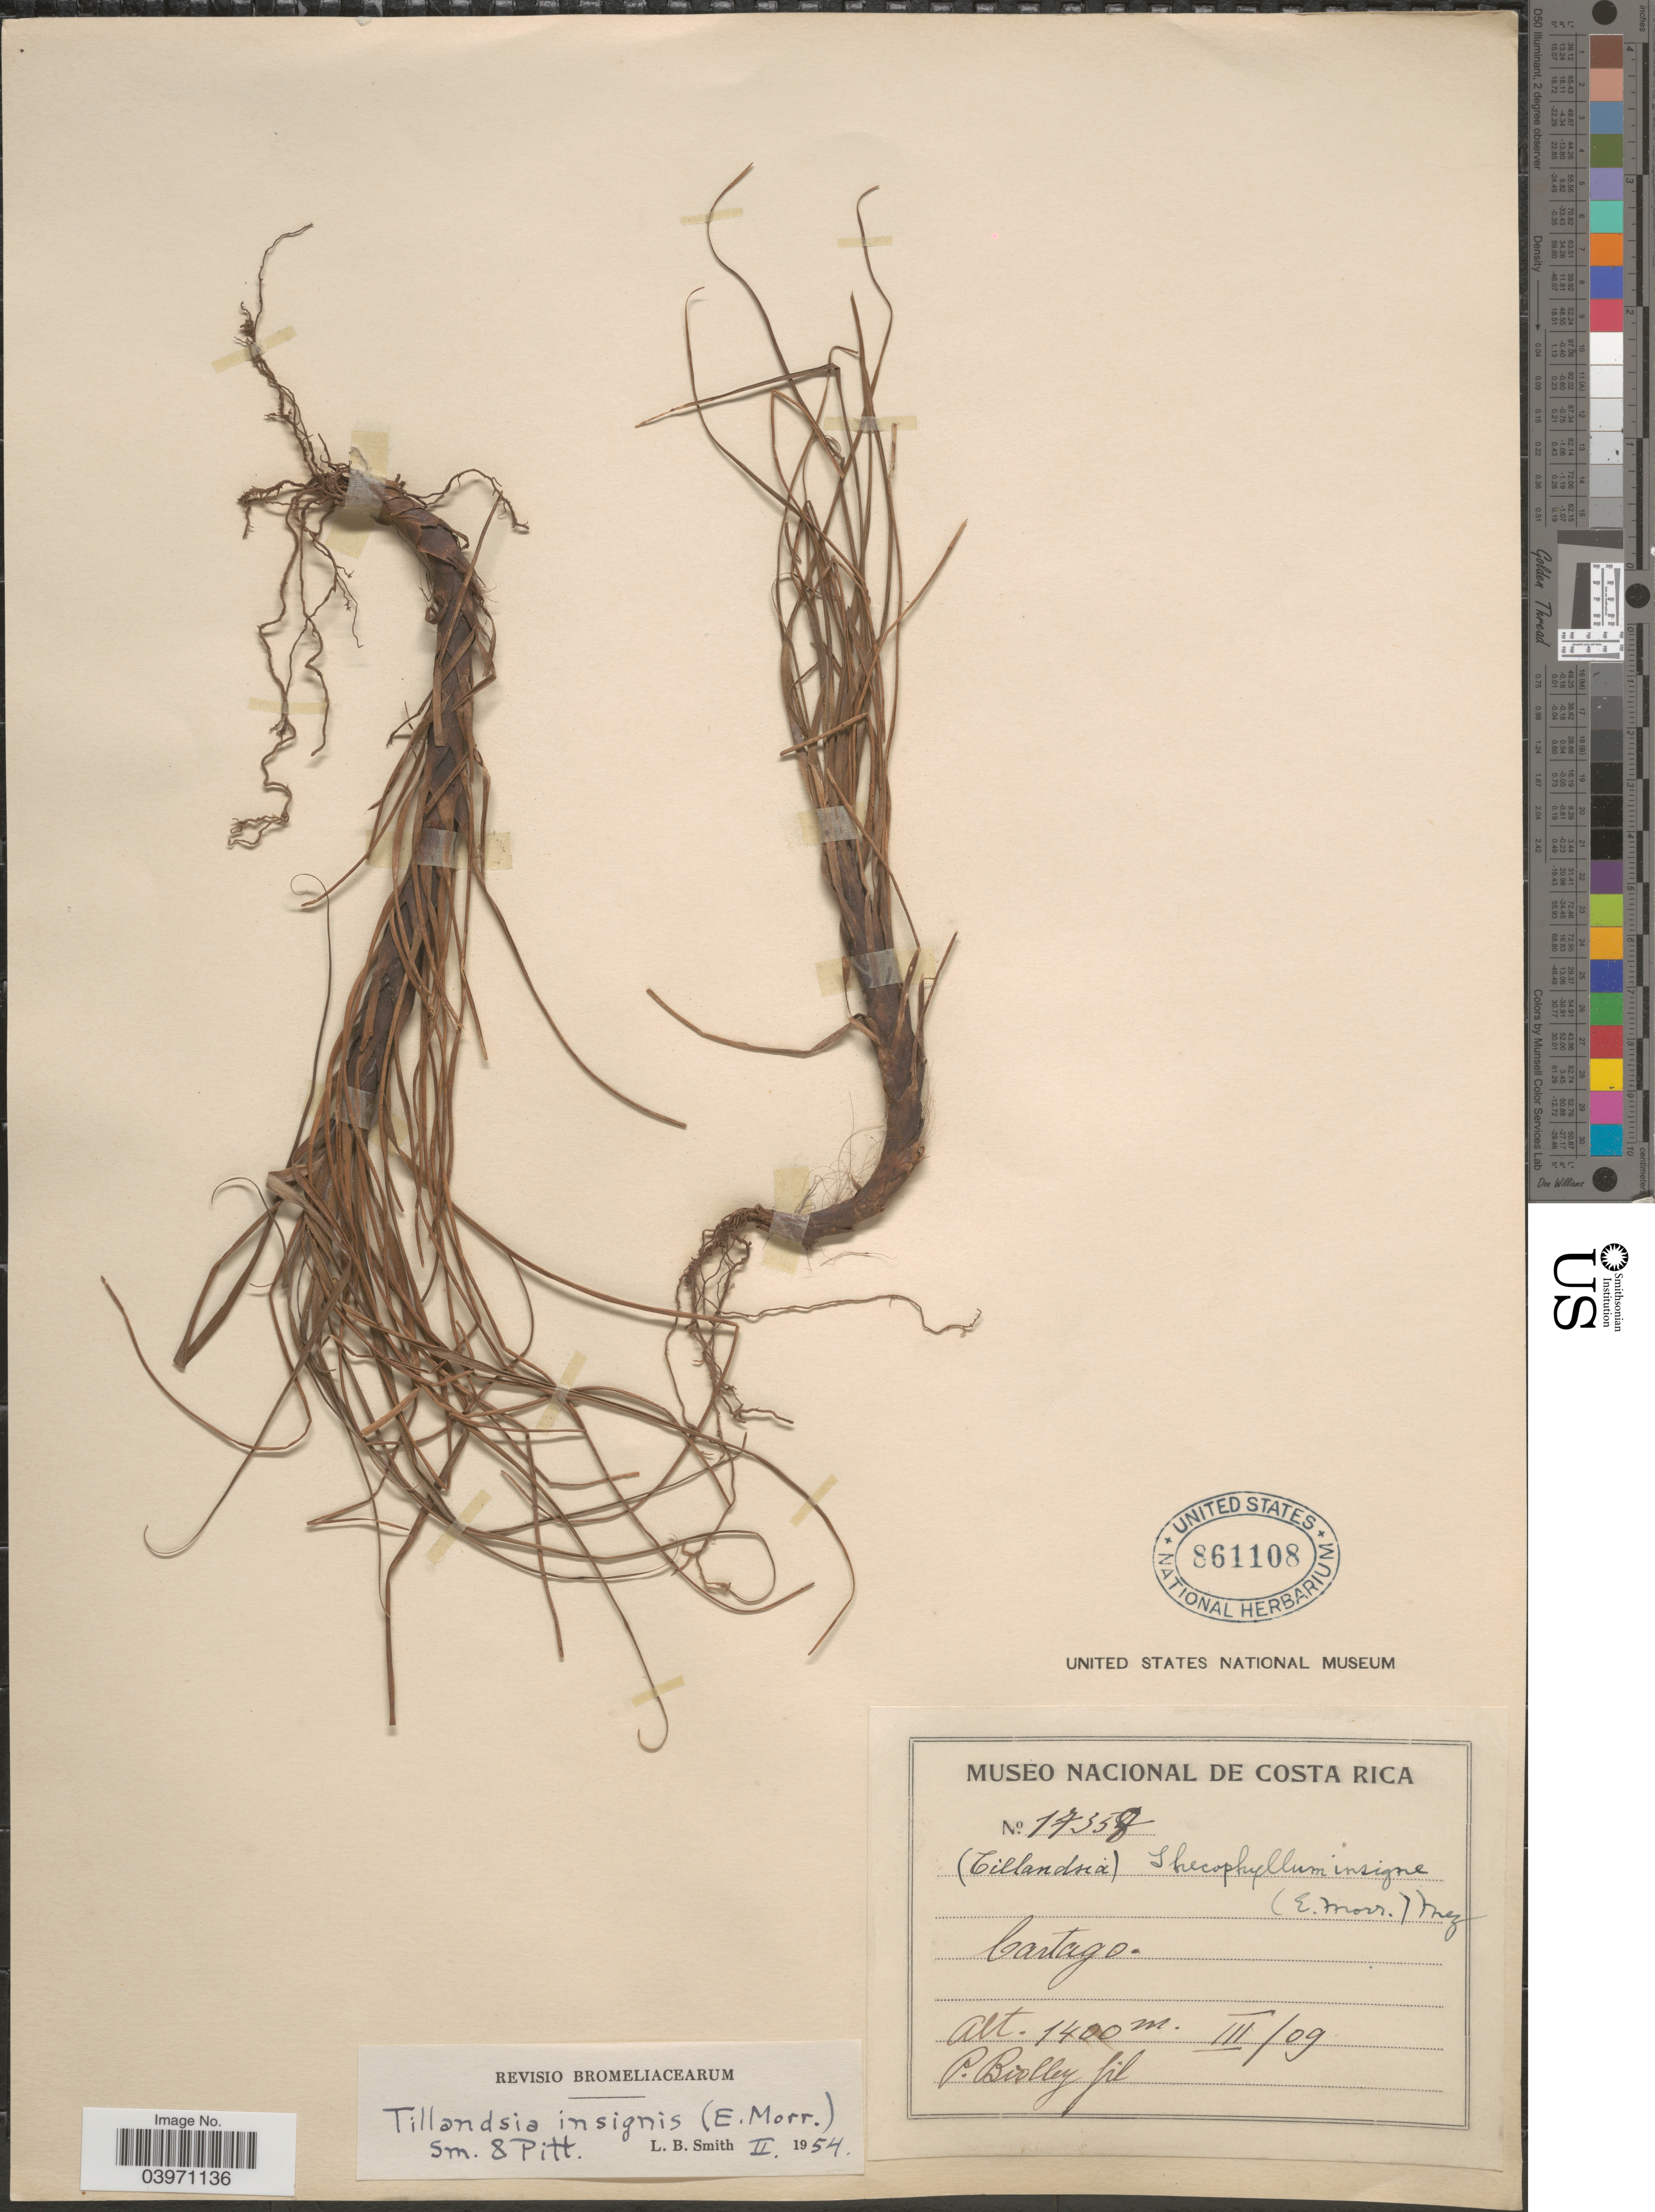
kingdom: Plantae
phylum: Tracheophyta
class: Liliopsida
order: Poales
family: Bromeliaceae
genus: Tillandsia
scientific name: Tillandsia insignis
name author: (Mez) L.B. Sm. & Pittendr.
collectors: P. Biolley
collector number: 17358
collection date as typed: Transcribed d/m/y: /3/9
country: Costa Rica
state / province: Cartago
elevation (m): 1400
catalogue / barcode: US 861108